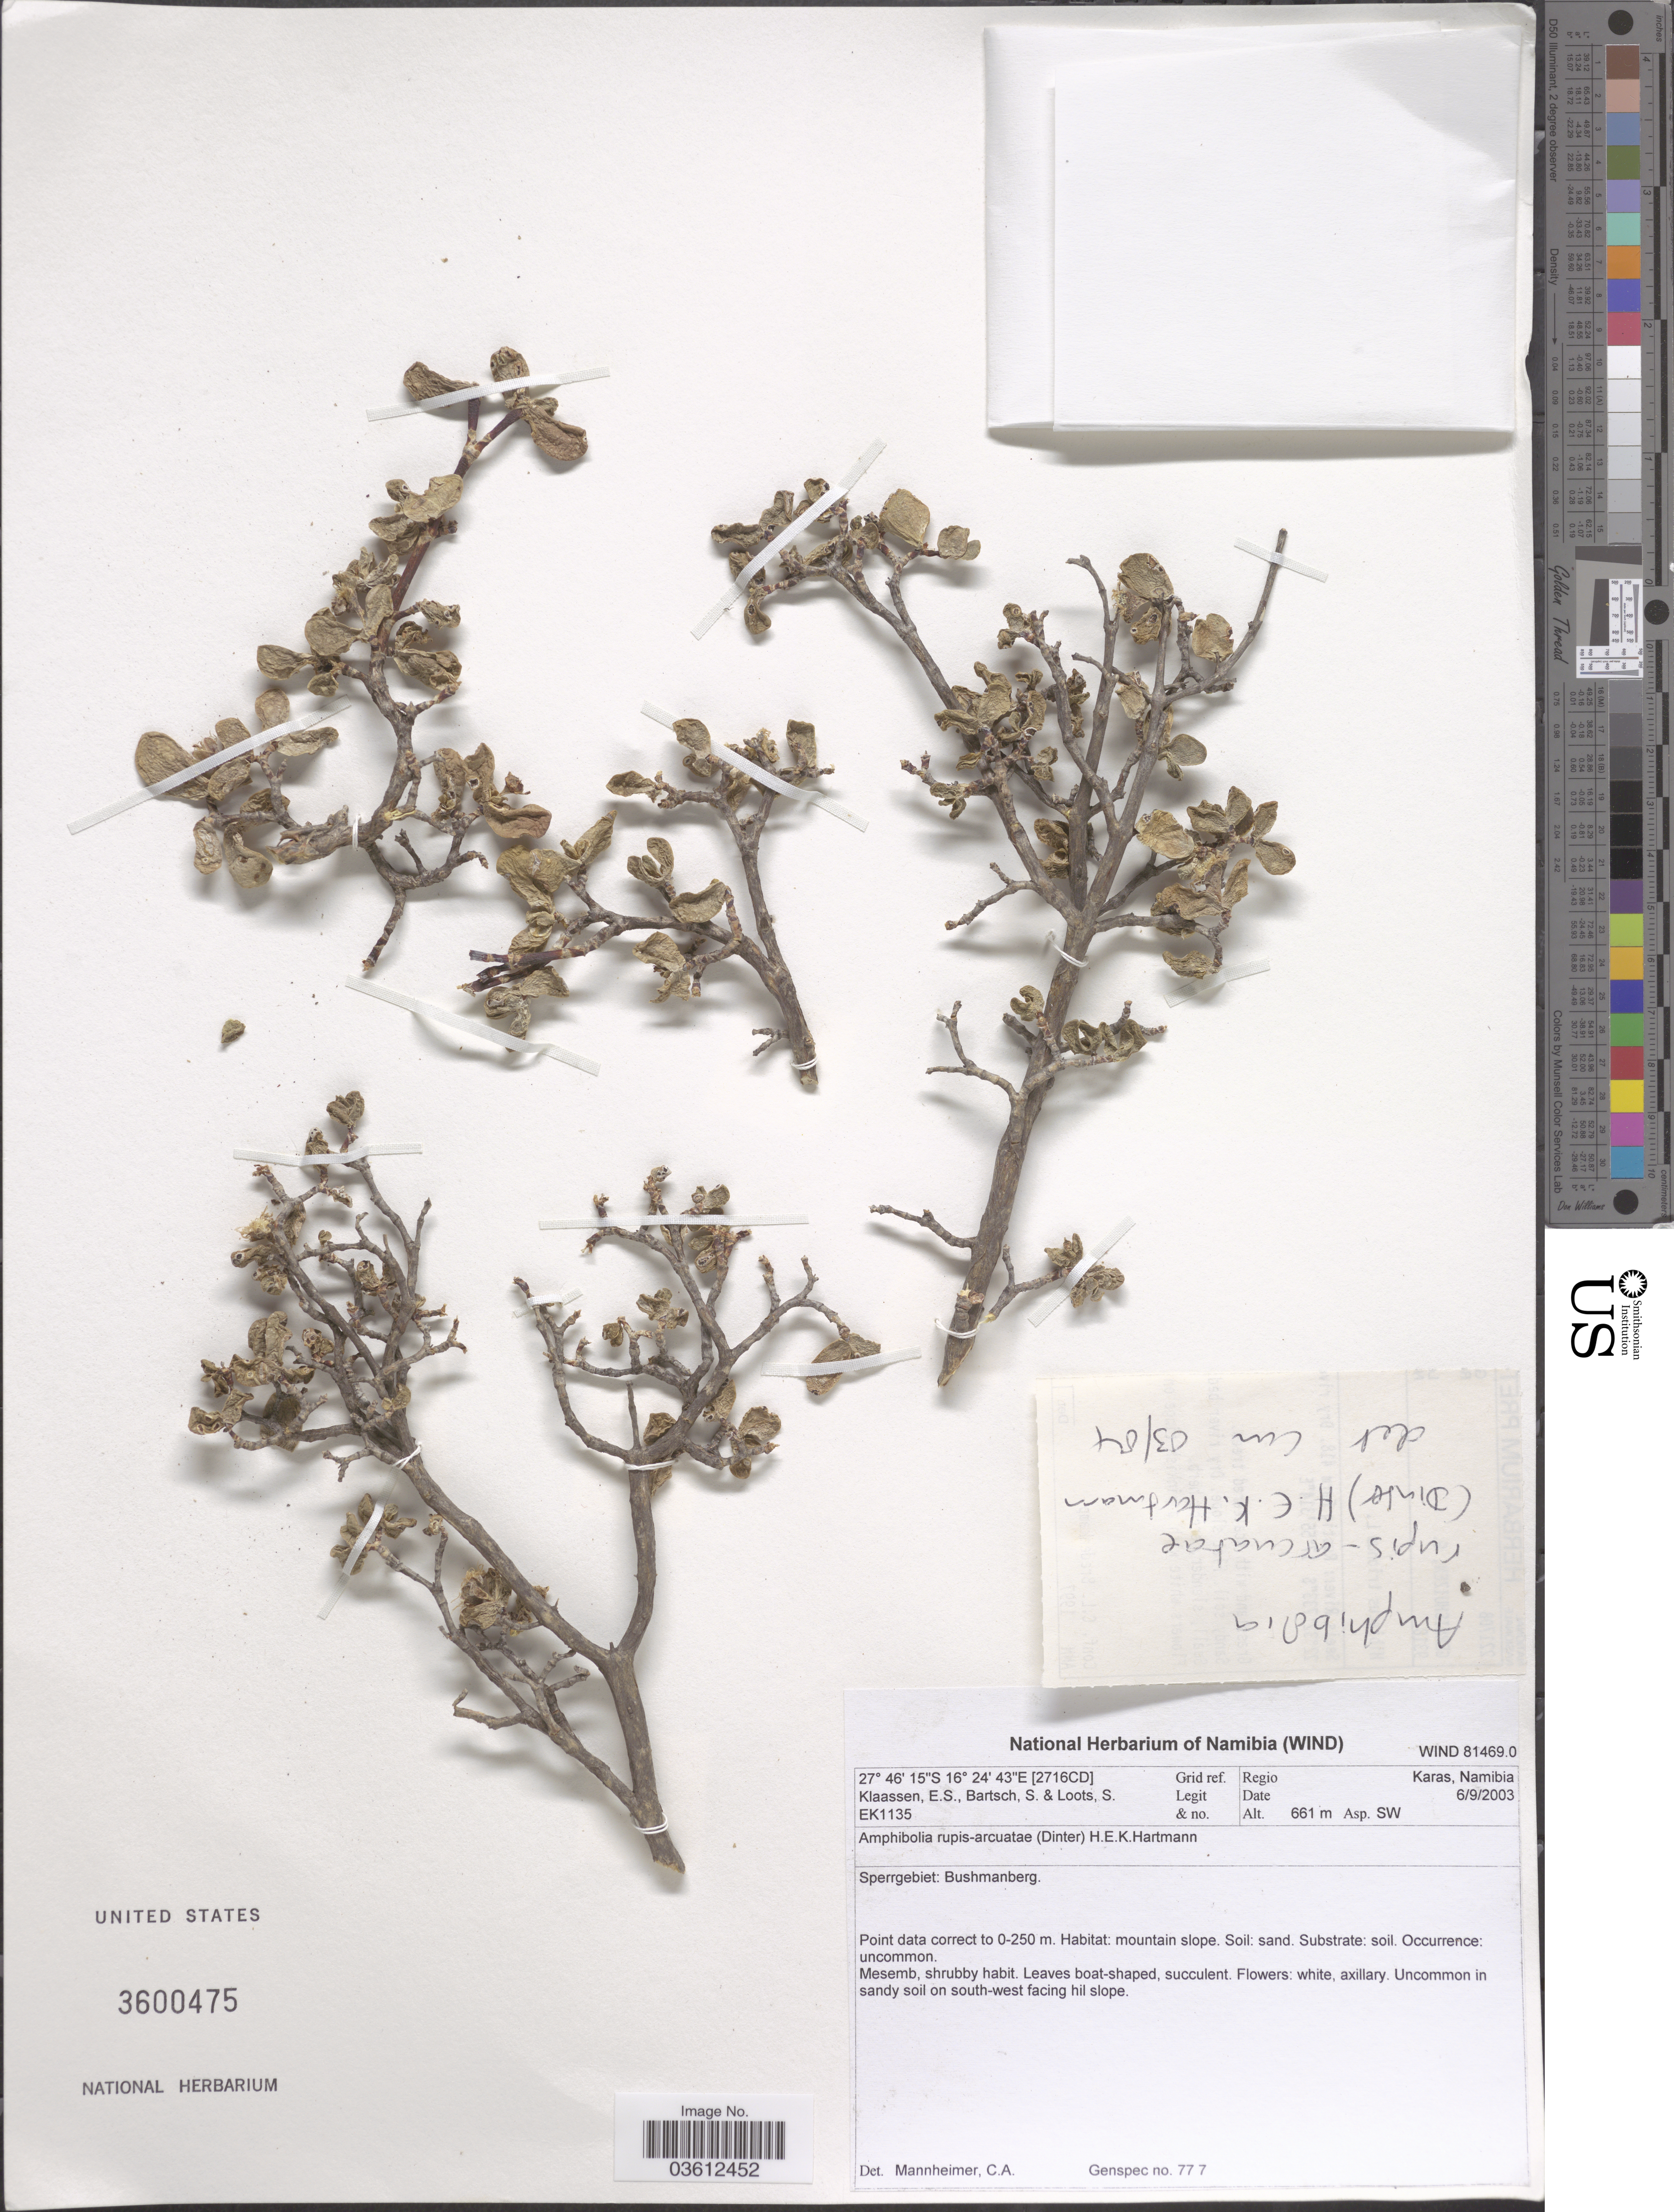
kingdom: Plantae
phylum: Tracheophyta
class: Magnoliopsida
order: Caryophyllales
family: Aizoaceae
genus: Amphibolia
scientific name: Amphibolia rupis-arcuatae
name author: H.E.K. Hartmann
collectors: E. S. Klaassen, S. Bartsch & S. Loots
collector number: EK1135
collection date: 2003-09-06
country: Namibia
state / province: Karas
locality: Grid ref. [2716CD]. Regio Karas. Sperrgebiet: Bushmanberg.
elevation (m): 661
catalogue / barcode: US 3600475